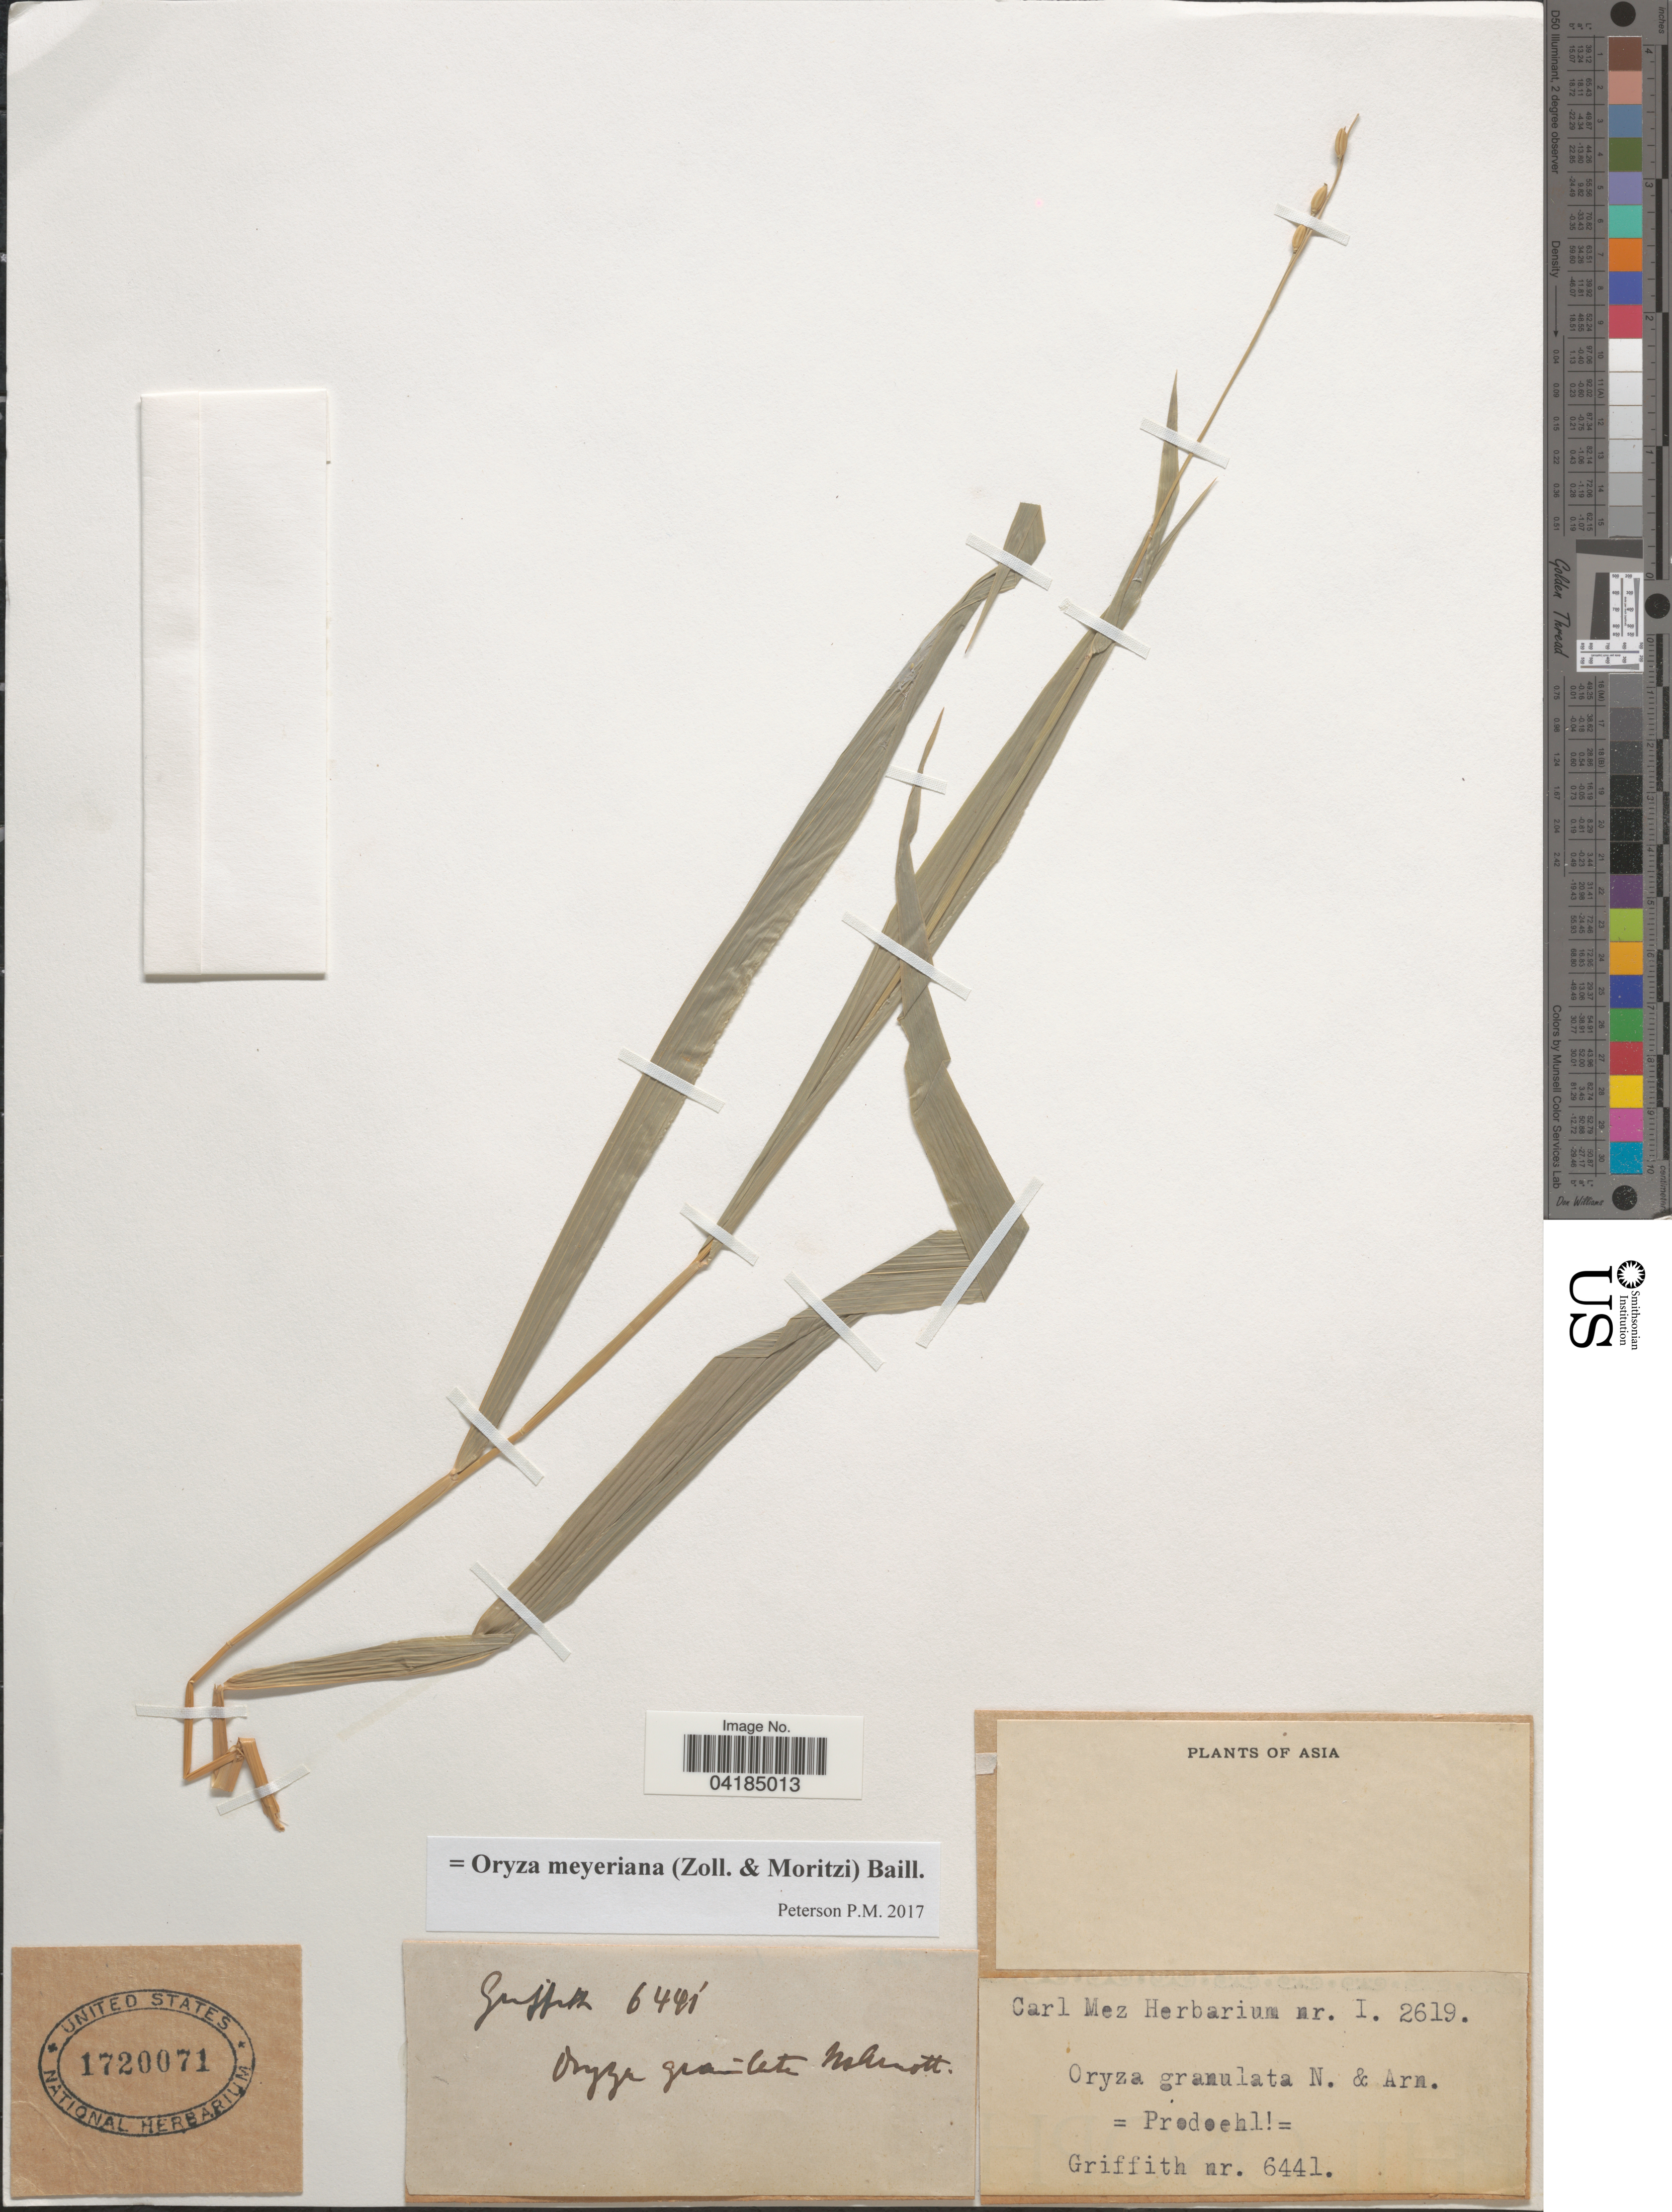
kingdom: Plantae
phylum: Tracheophyta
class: Liliopsida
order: Poales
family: Poaceae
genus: Oryza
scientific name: Oryza meyeriana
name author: (Zoll. & Mor.) Baill.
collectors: -. Griffith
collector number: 6441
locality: Asia.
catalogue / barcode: US 1720071